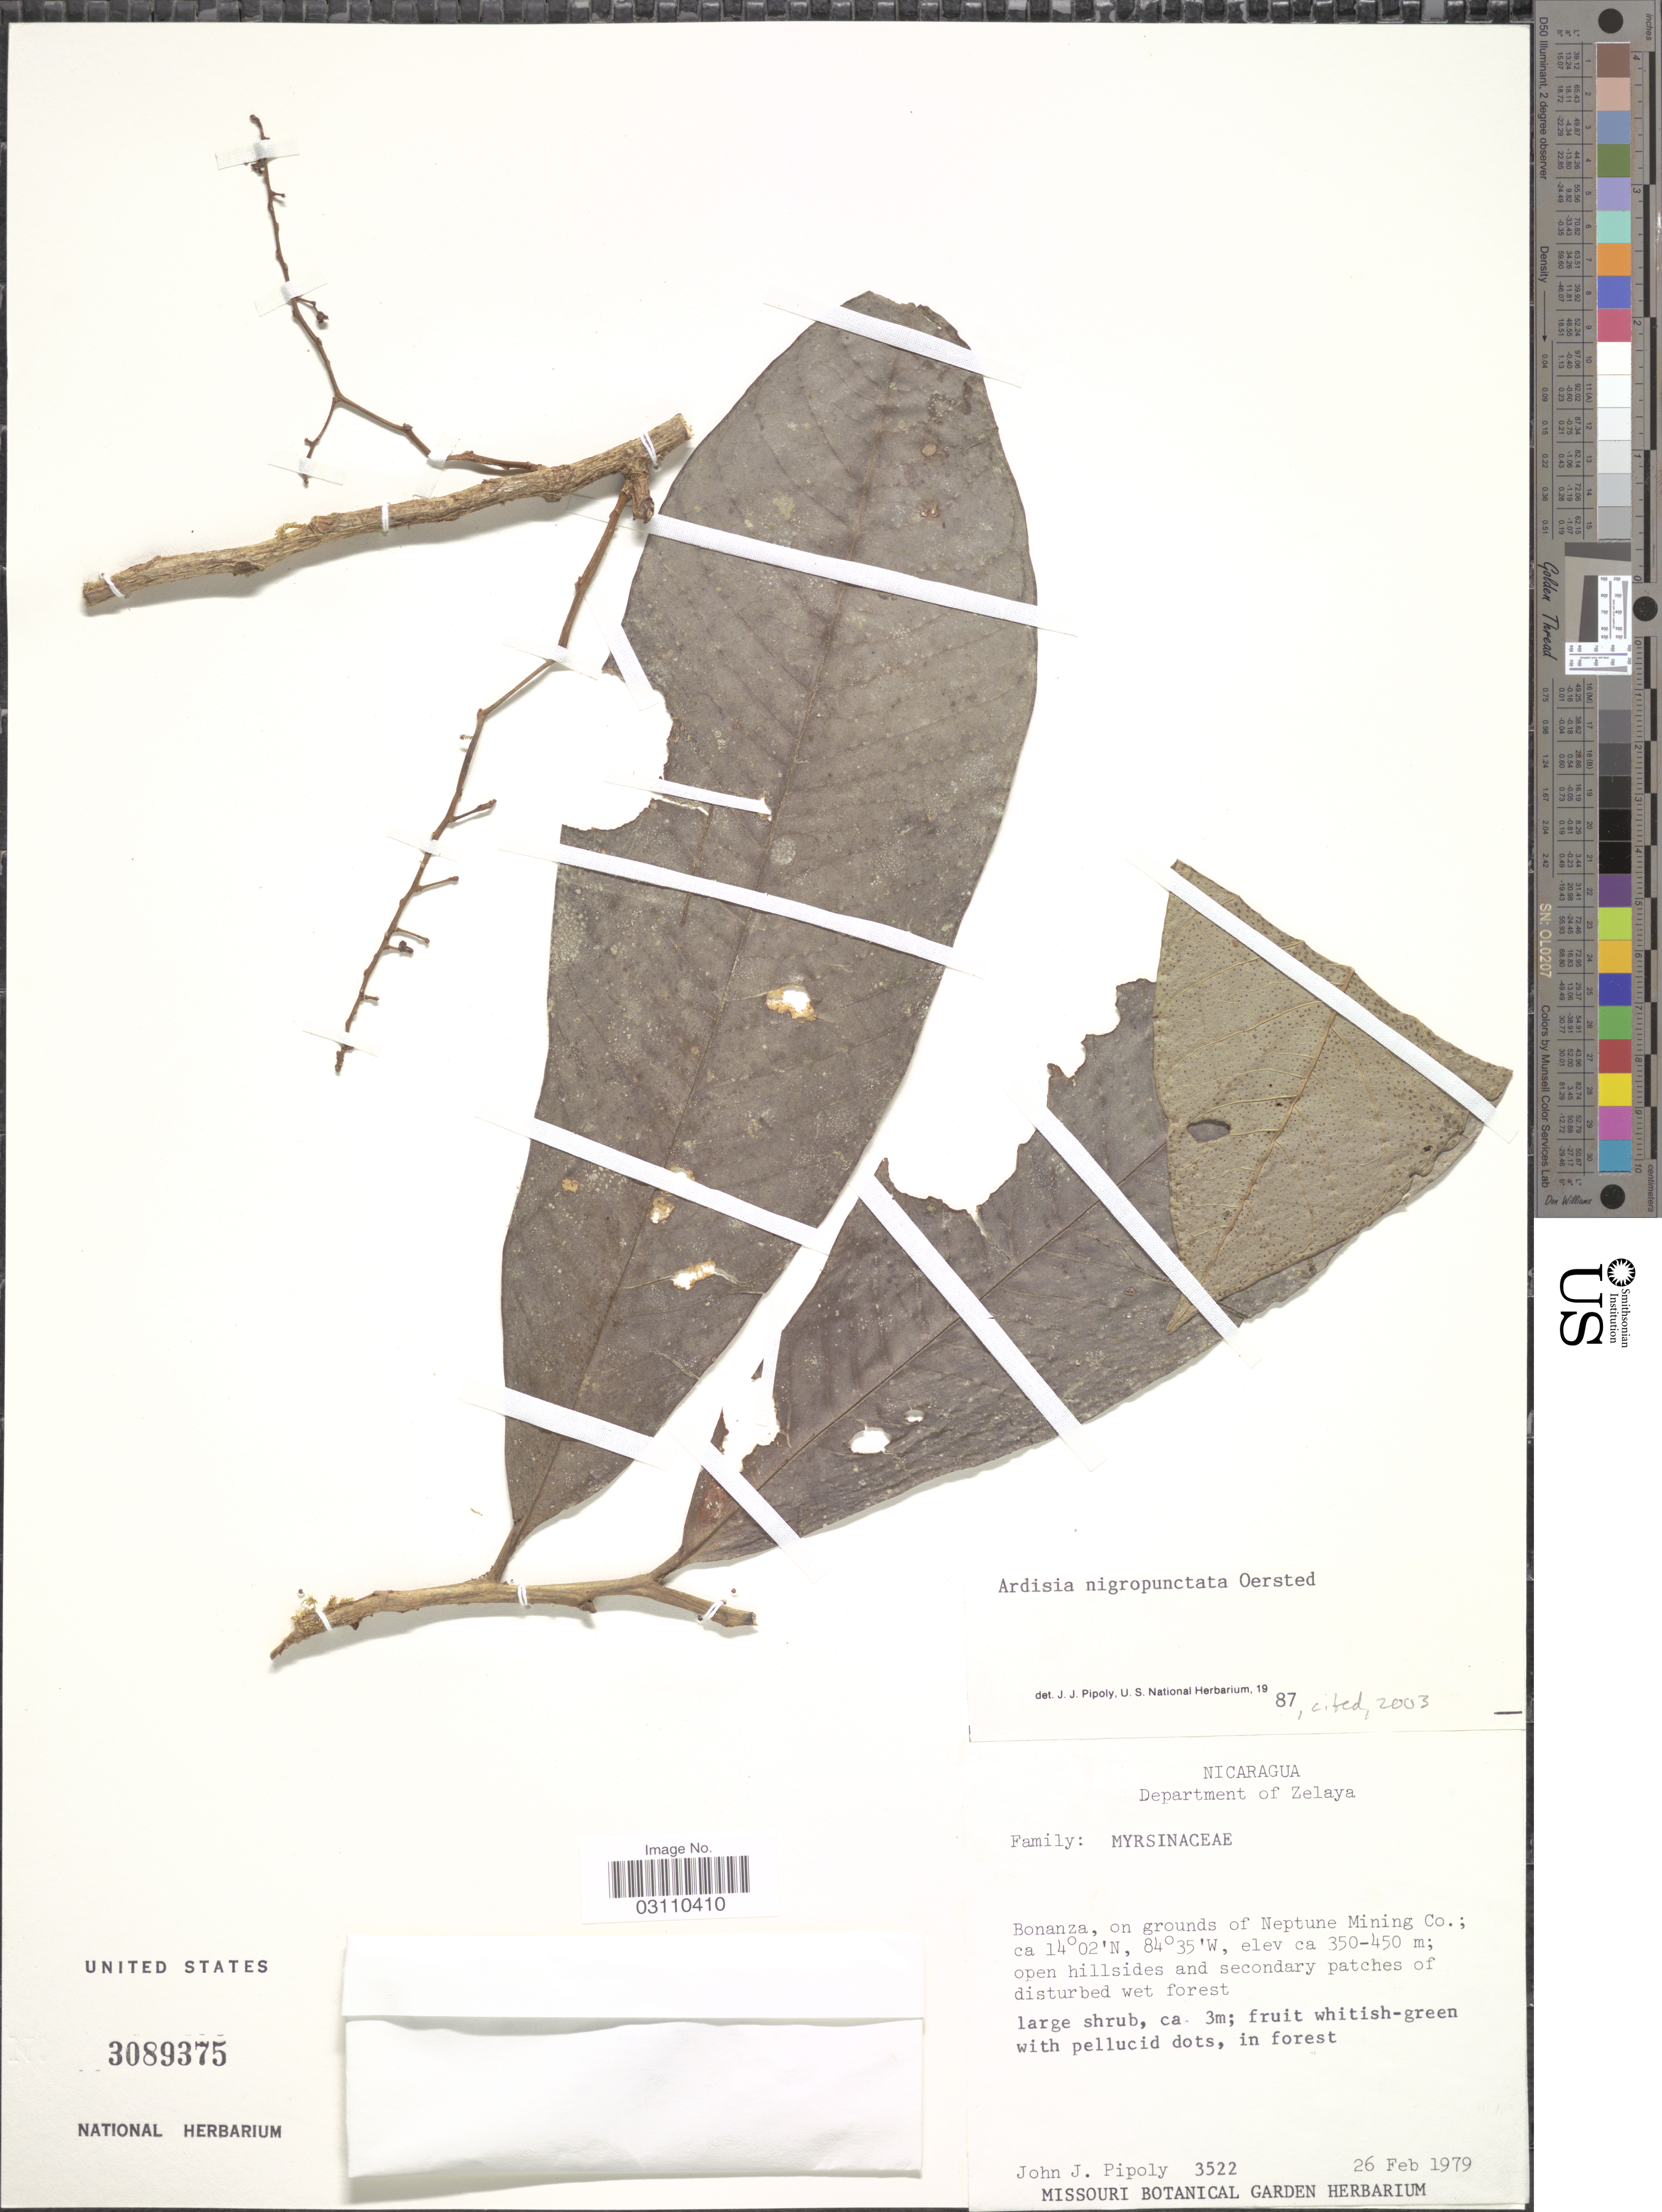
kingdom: Plantae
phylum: Tracheophyta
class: Magnoliopsida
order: Ericales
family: Primulaceae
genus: Ardisia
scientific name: Ardisia nigropunctata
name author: Oerst.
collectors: J. J. Pipoly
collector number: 3522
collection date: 1979-02-26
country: Nicaragua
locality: Department of Zelaya. Bonanza, on grounds of Neptune Mining Co.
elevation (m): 350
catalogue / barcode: US 3089375